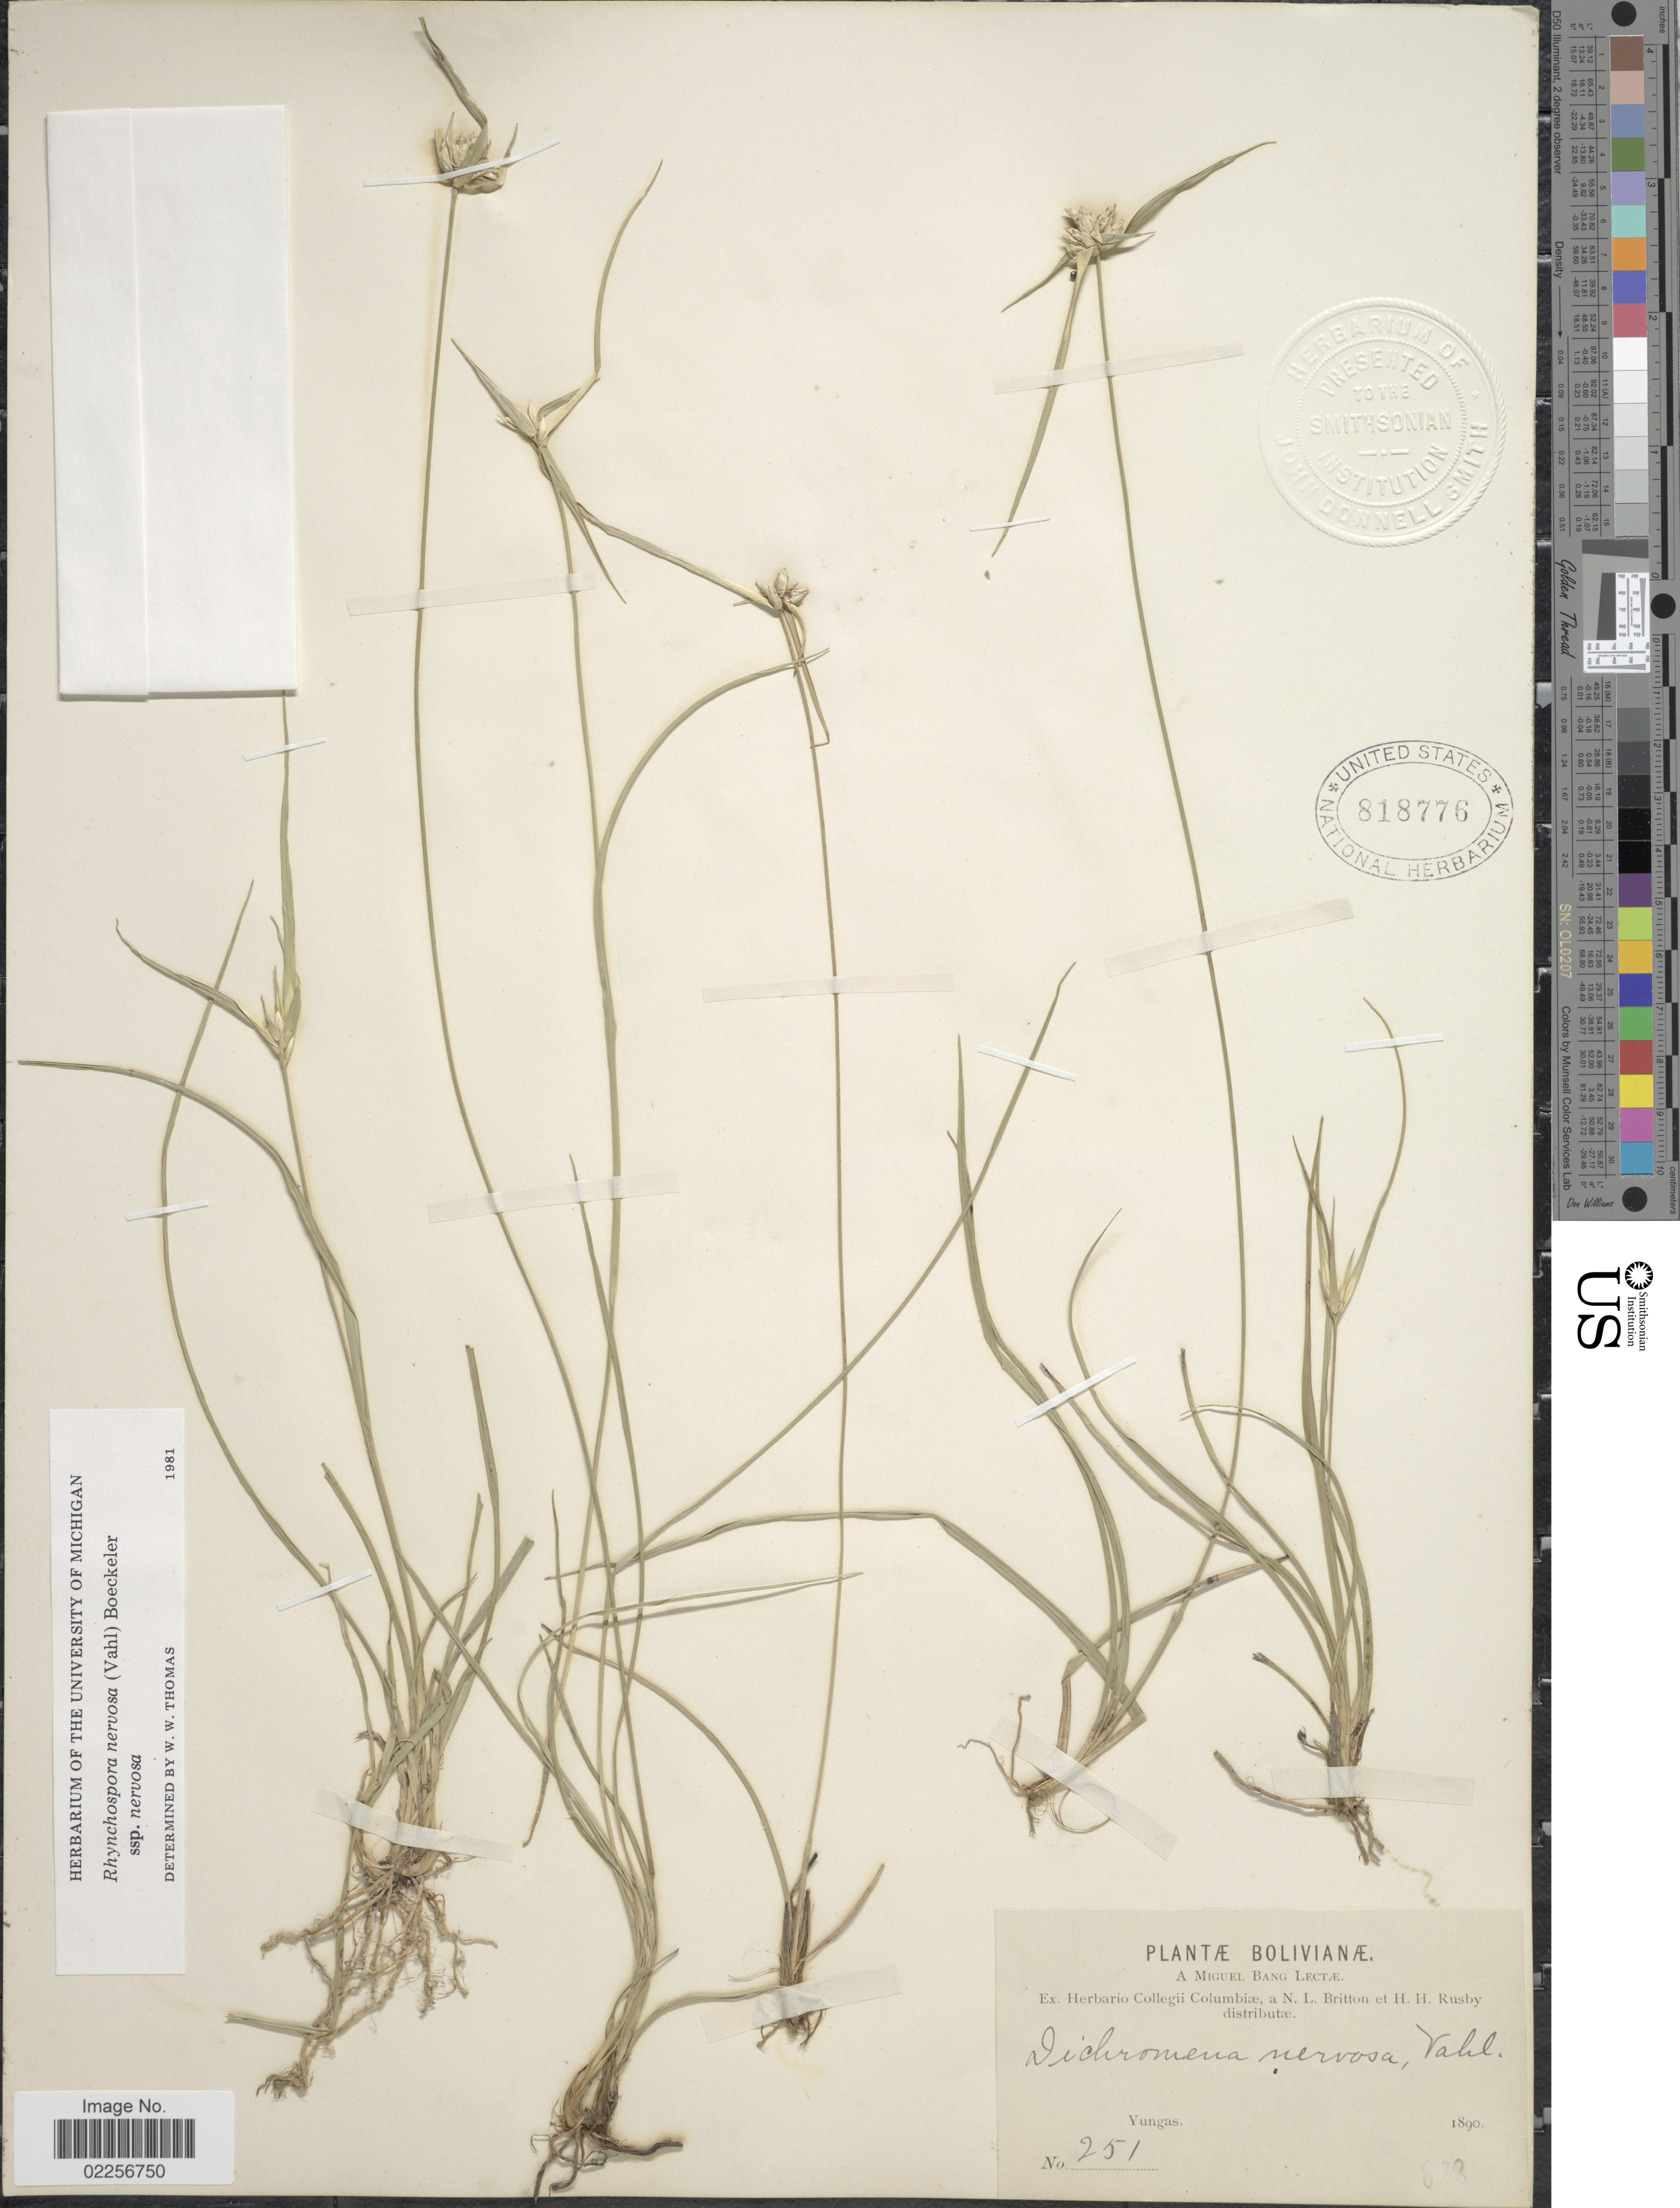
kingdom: Plantae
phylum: Tracheophyta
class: Liliopsida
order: Poales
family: Cyperaceae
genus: Rhynchospora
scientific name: Rhynchospora nervosa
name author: (Vahl) Boeckeler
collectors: M. Bang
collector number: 251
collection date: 1890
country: Bolivia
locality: Yungas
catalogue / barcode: US 818776